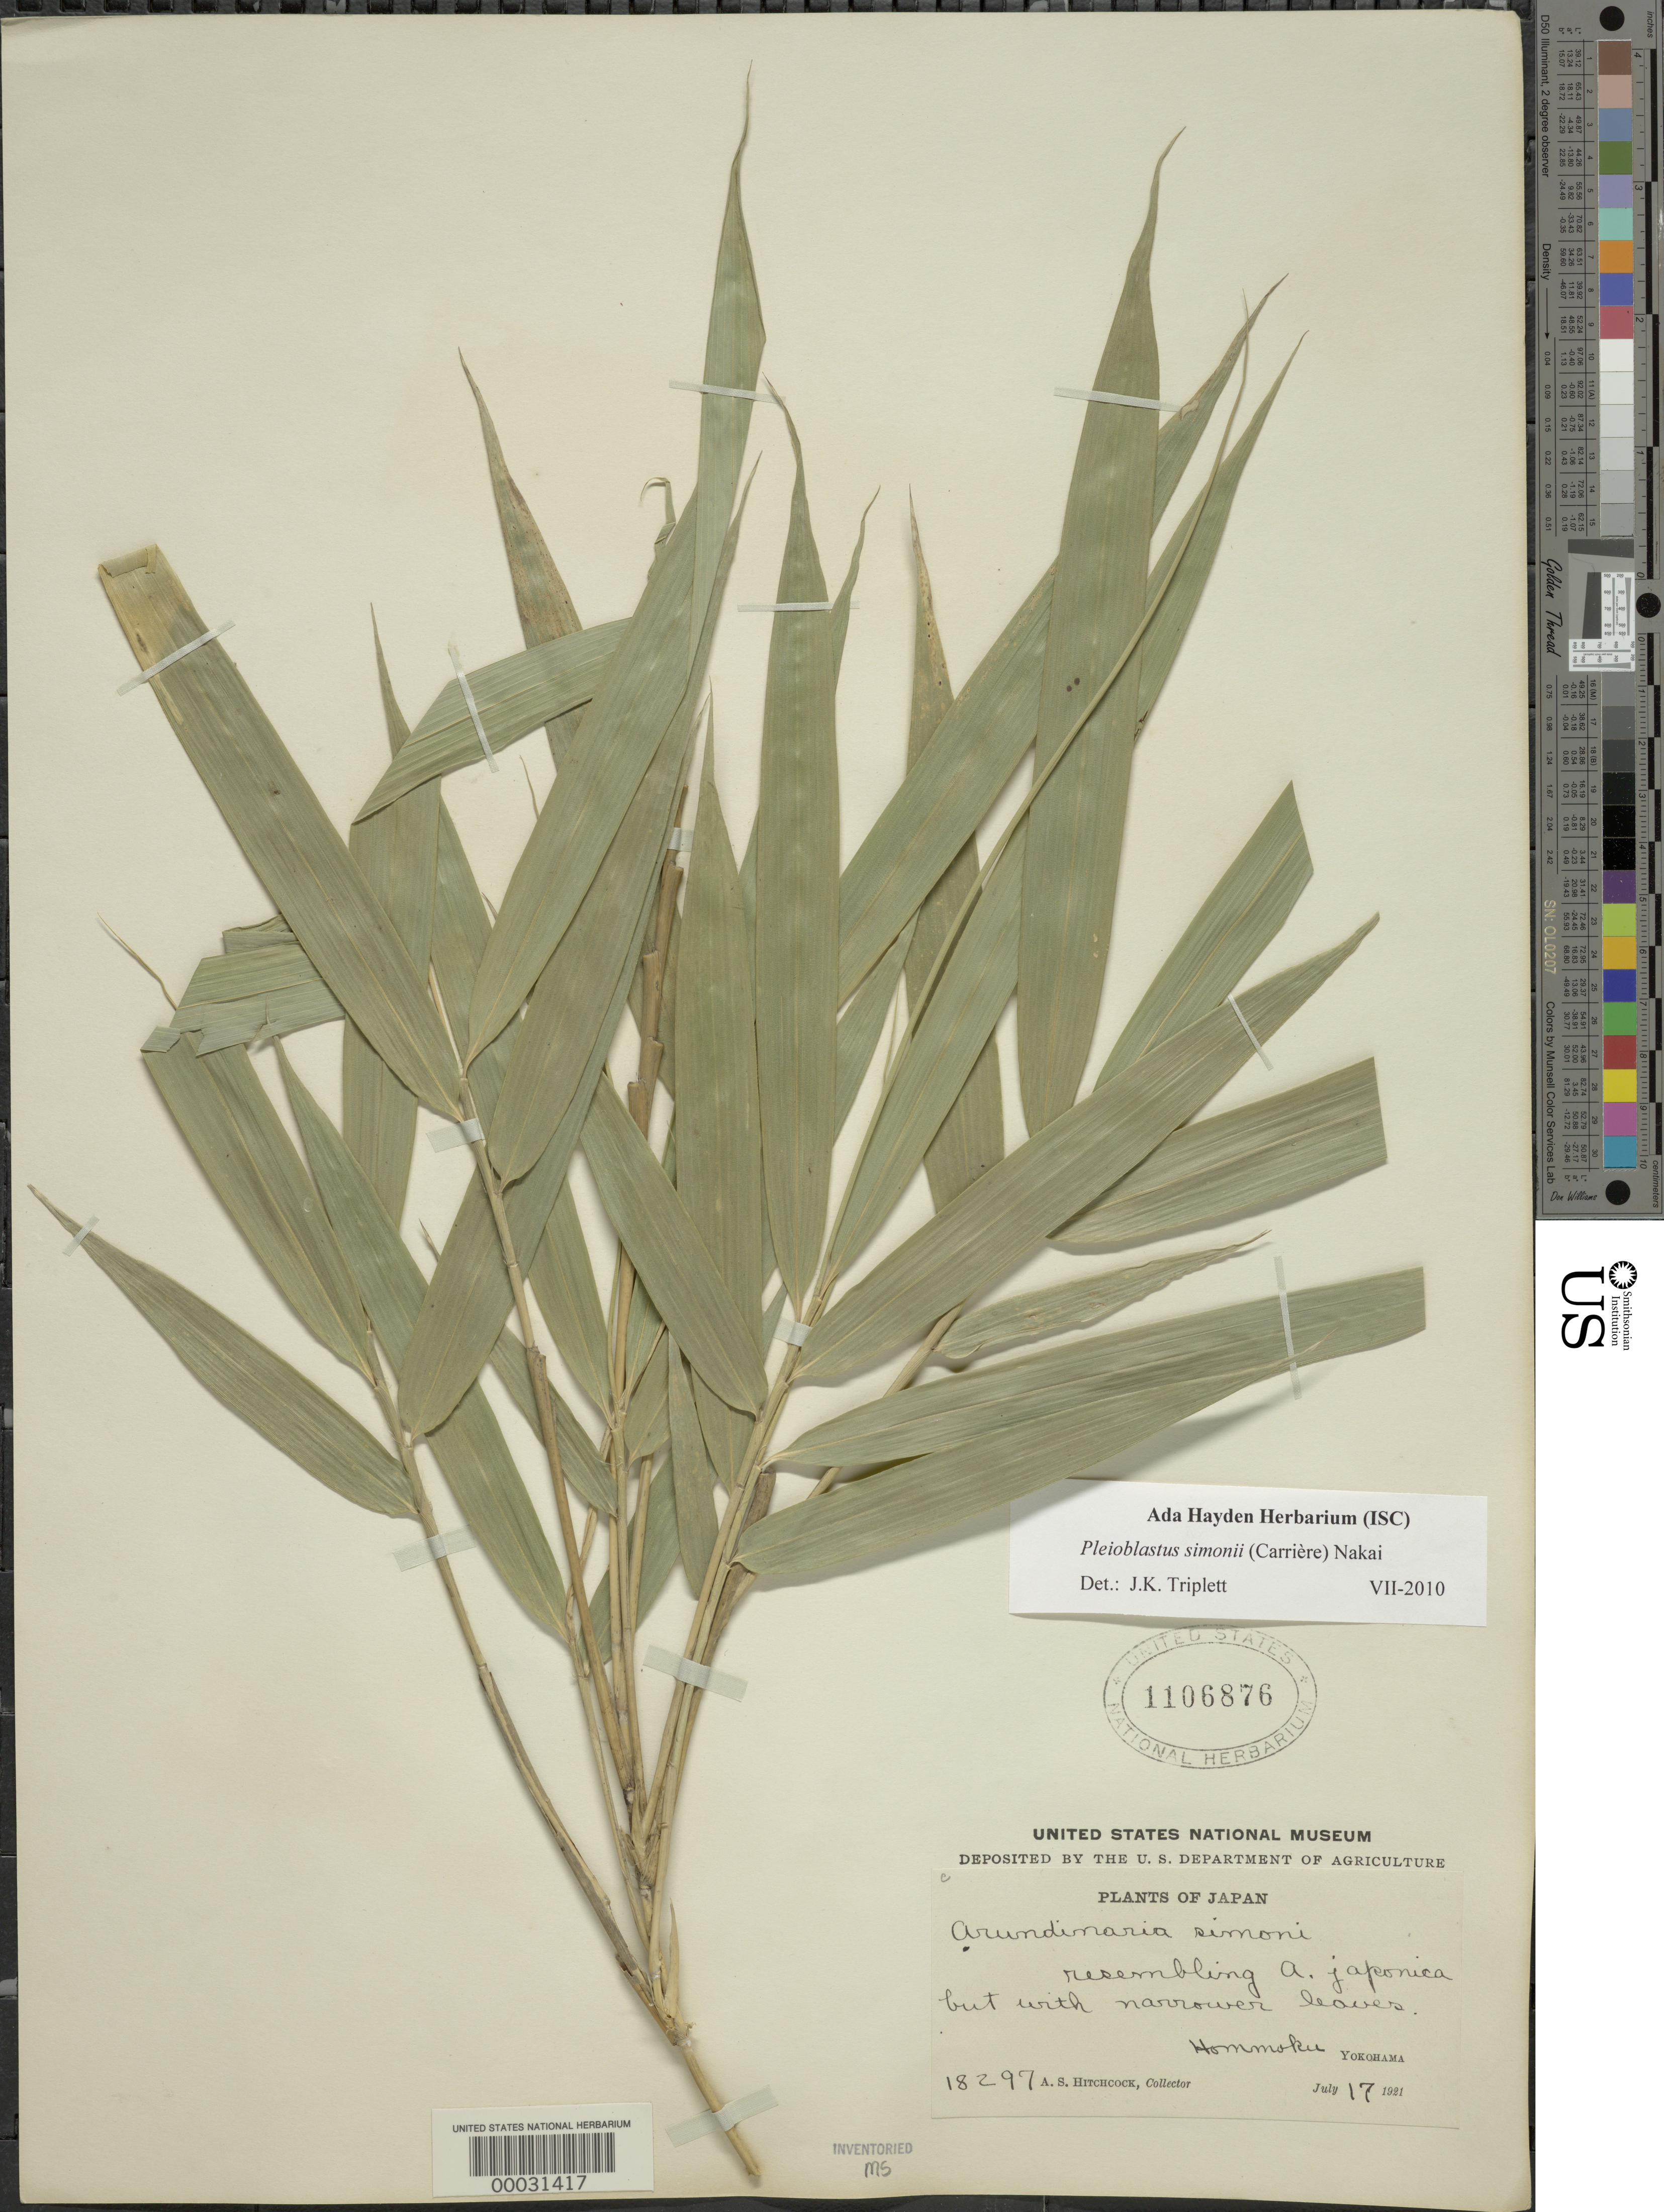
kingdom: Plantae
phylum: Tracheophyta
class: Liliopsida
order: Poales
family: Poaceae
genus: Pleioblastus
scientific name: Pleioblastus simonii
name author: (Carrière) Nakai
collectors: A. S. Hitchcock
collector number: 18297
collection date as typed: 17 Jul 1921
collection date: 1921-07-17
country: Japan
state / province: Kanagawa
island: Honshu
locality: Yokohama, hommokee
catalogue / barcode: US 1106876